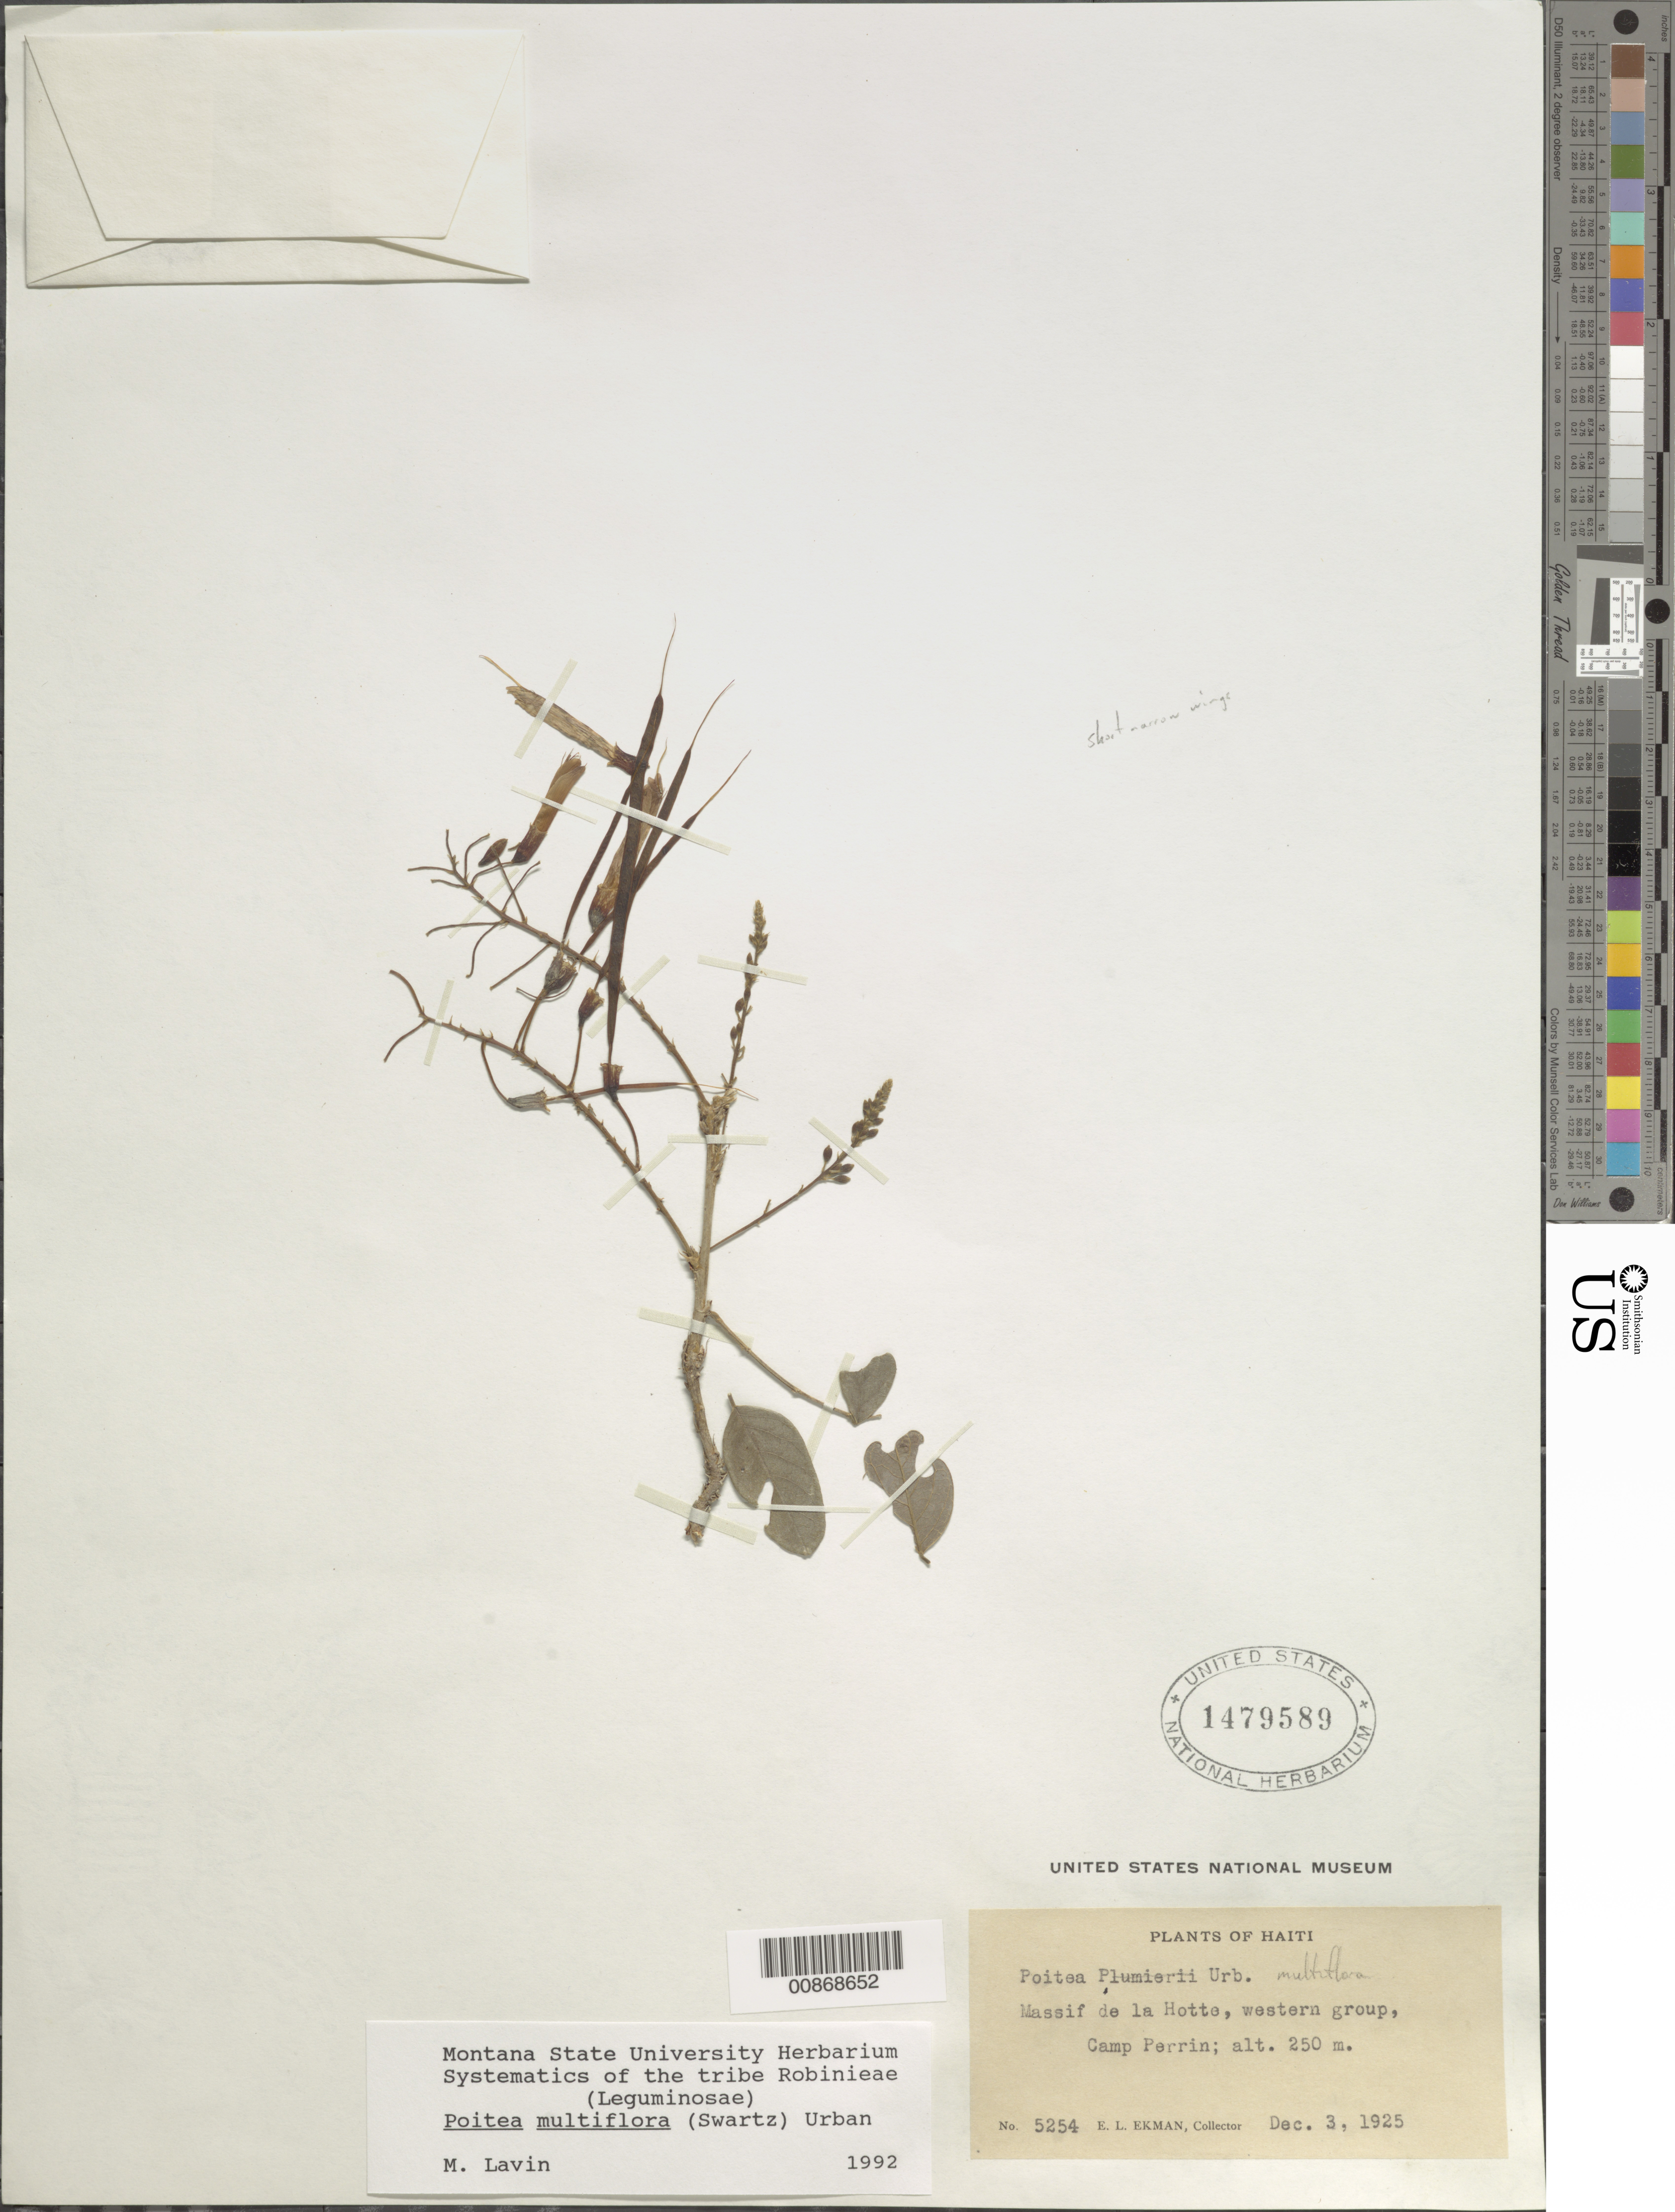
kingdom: Plantae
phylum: Tracheophyta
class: Magnoliopsida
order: Fabales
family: Fabaceae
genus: Poitea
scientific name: Poitea multiflora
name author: (Sw.) Urb.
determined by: Lavin, M.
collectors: E. L. Ekman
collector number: H 5254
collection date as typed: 03 Dec 1925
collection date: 1925-12-03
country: Haiti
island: Hispaniola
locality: Massif de la Hotte, western group, Camp Perrin.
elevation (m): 250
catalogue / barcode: US 1479589